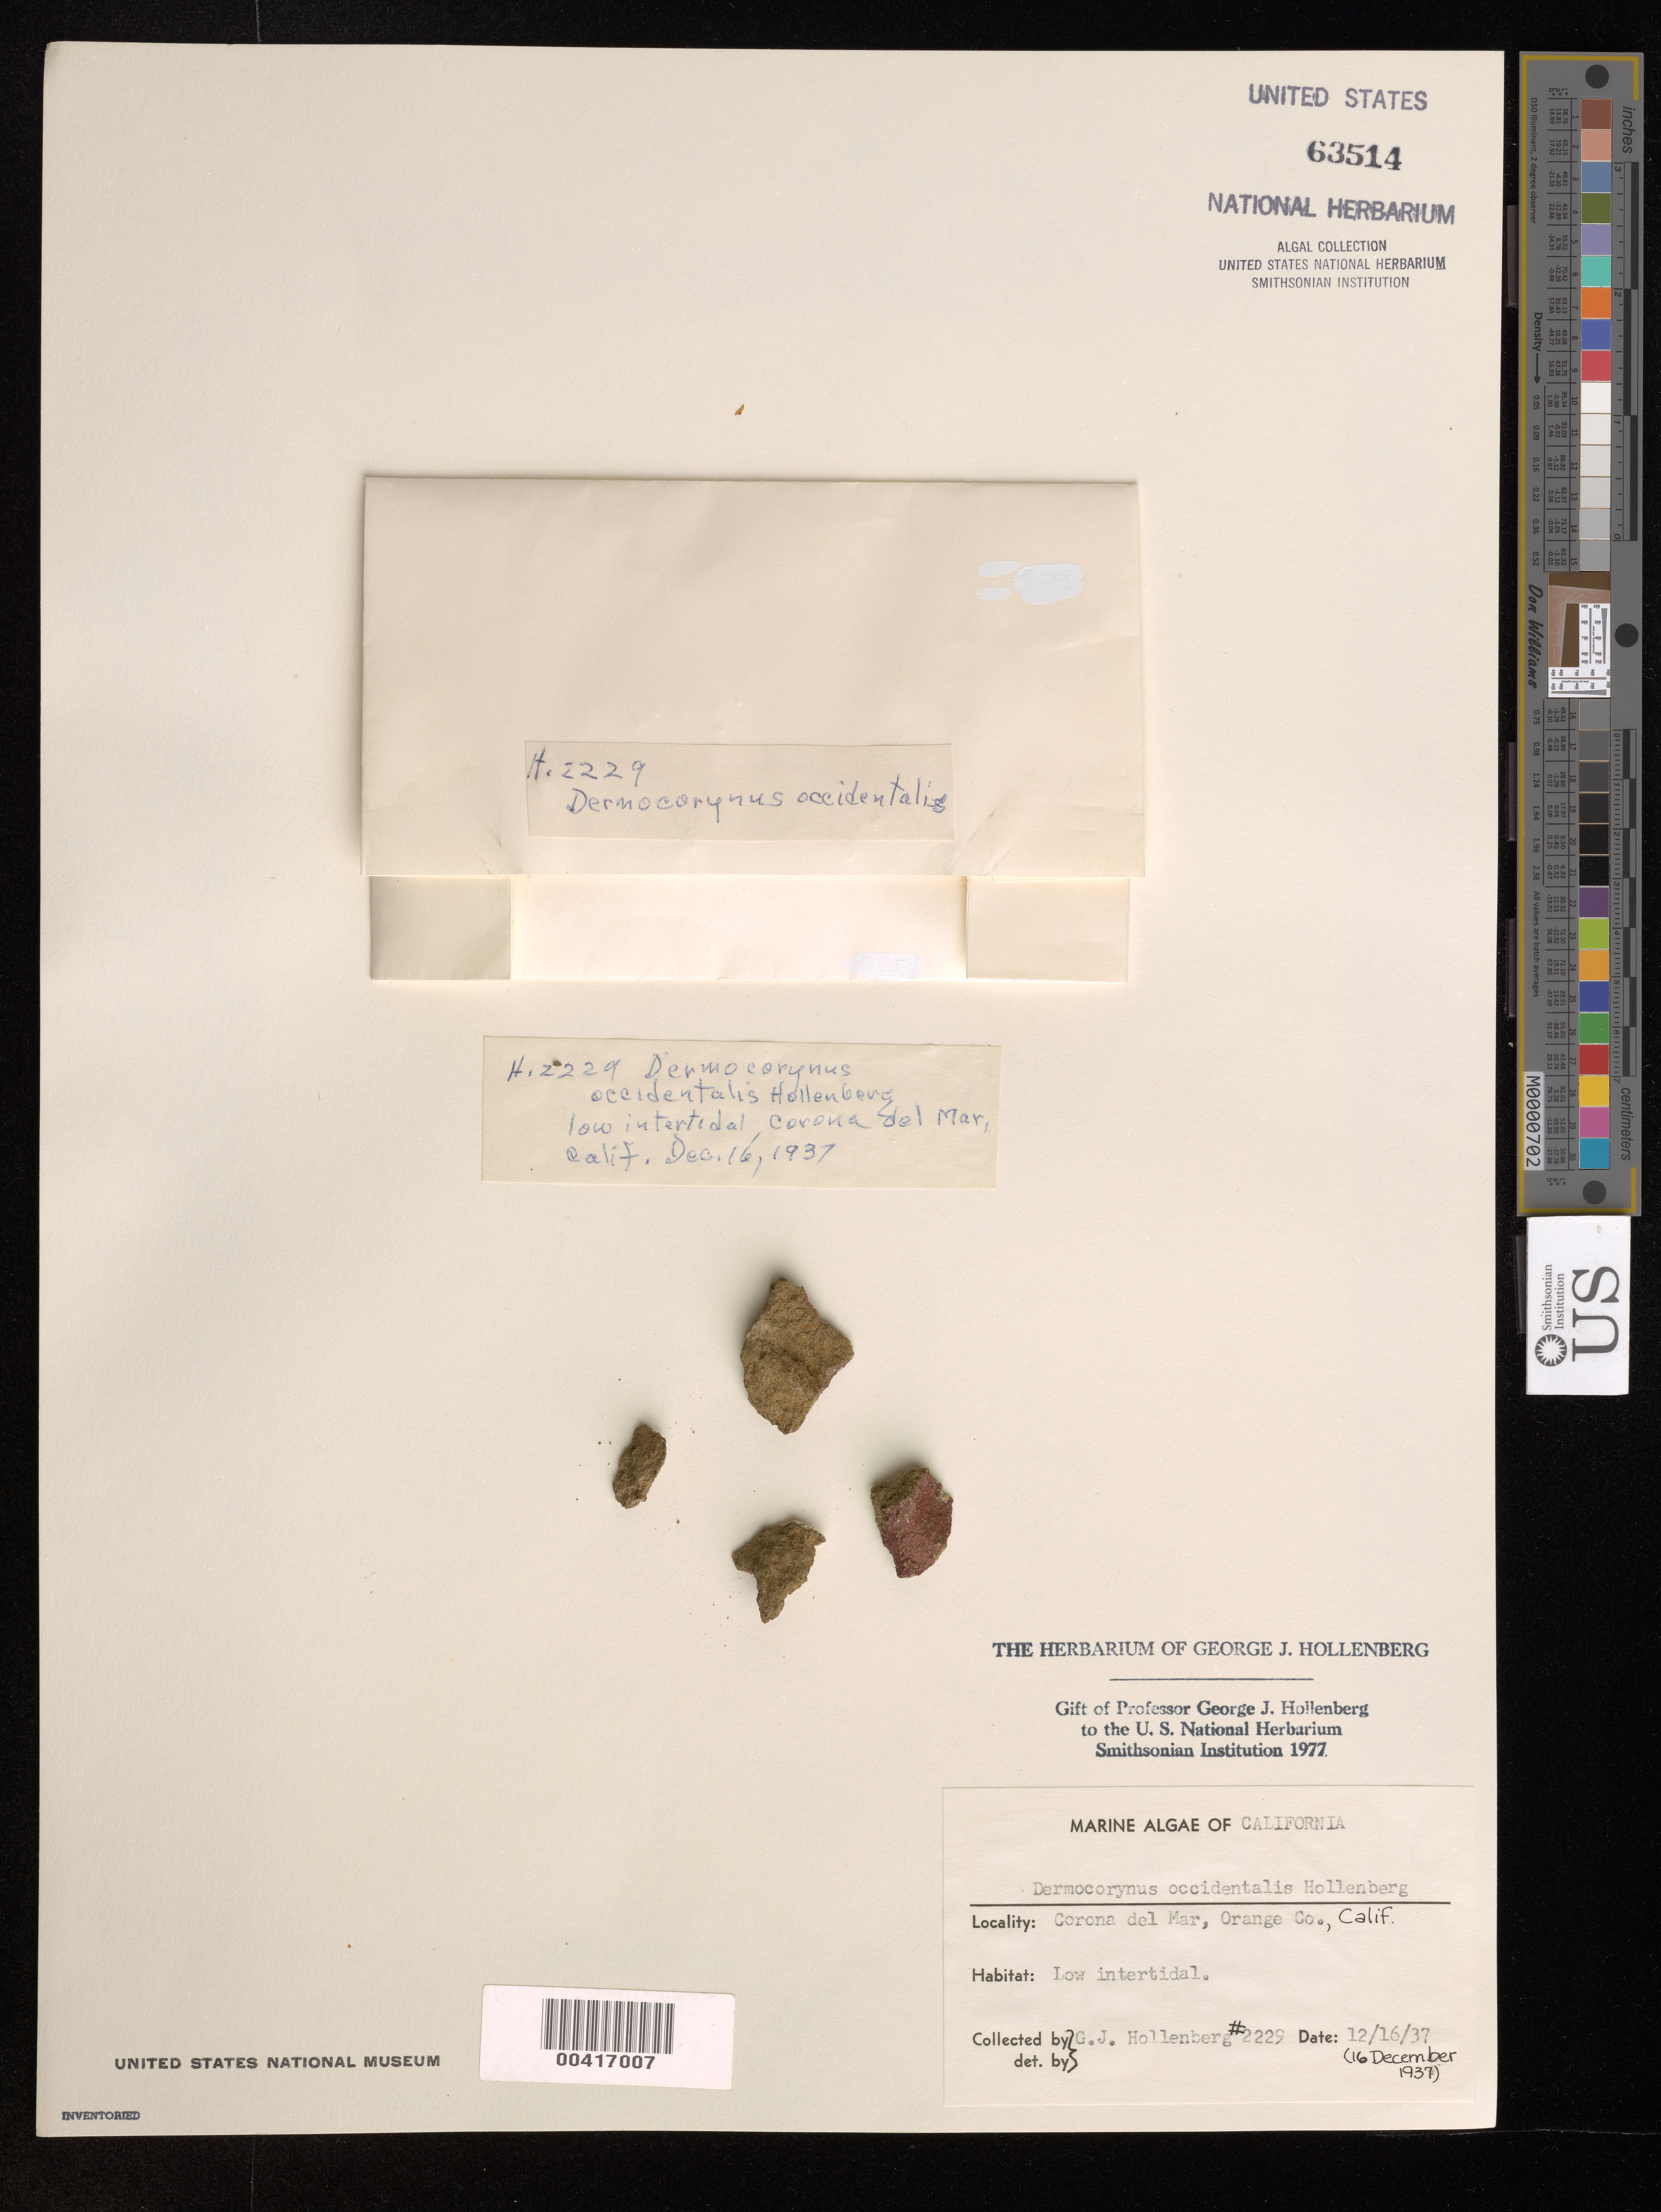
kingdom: Plantae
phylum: Rhodophyta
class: Florideophyceae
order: Halymeniales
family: Halymeniaceae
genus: Dermocorynus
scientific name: Dermocorynus occidentalis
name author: Hollenb.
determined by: Hollenberg, George J.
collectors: G. Hollenberg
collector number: GJH 2229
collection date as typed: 16 Dec 1937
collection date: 1937-12-16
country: United States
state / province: California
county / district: Orange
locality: Corona del Mar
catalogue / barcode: US 63514